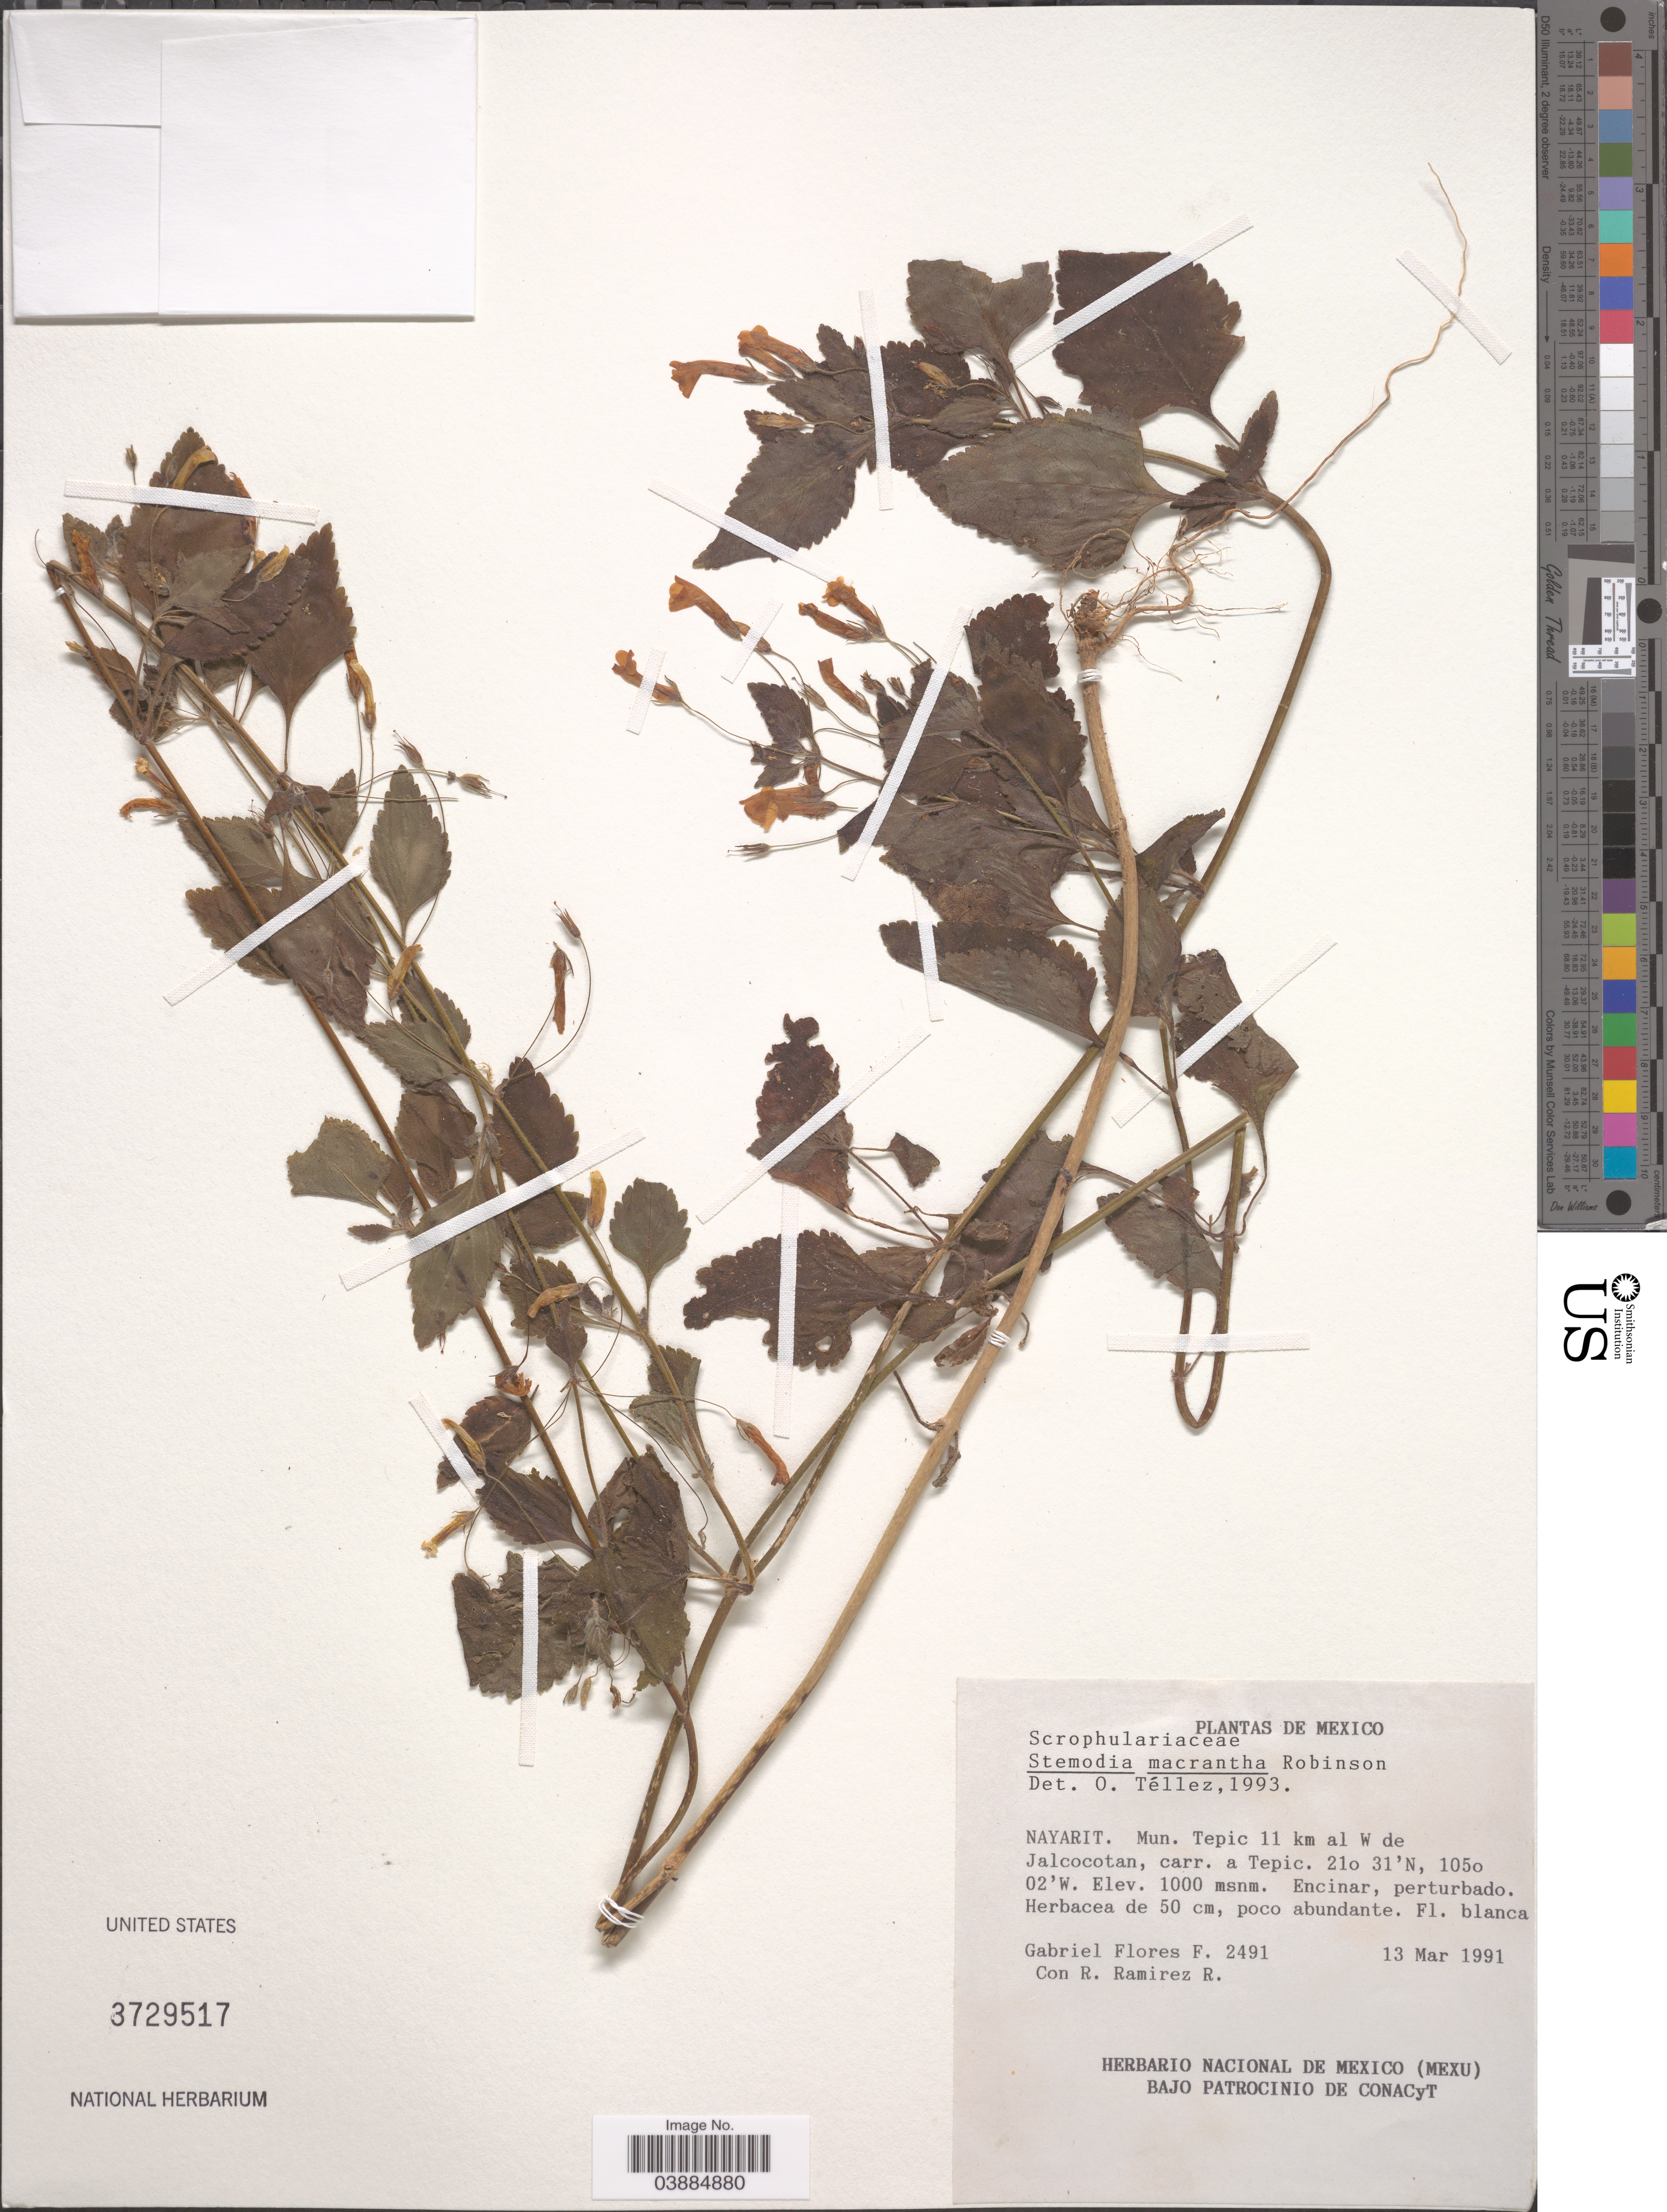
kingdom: Plantae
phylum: Tracheophyta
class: Magnoliopsida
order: Lamiales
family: Plantaginaceae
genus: Stemodia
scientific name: Stemodia micrantha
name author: Brandegee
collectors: G. Flores F. & R. Ramirez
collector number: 2491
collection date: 1991-03-13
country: Mexico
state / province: Nayarit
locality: Mun. Tepic 11 km al W de Jalcocotan, carr. a Tepic.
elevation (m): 1000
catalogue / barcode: US 3729517